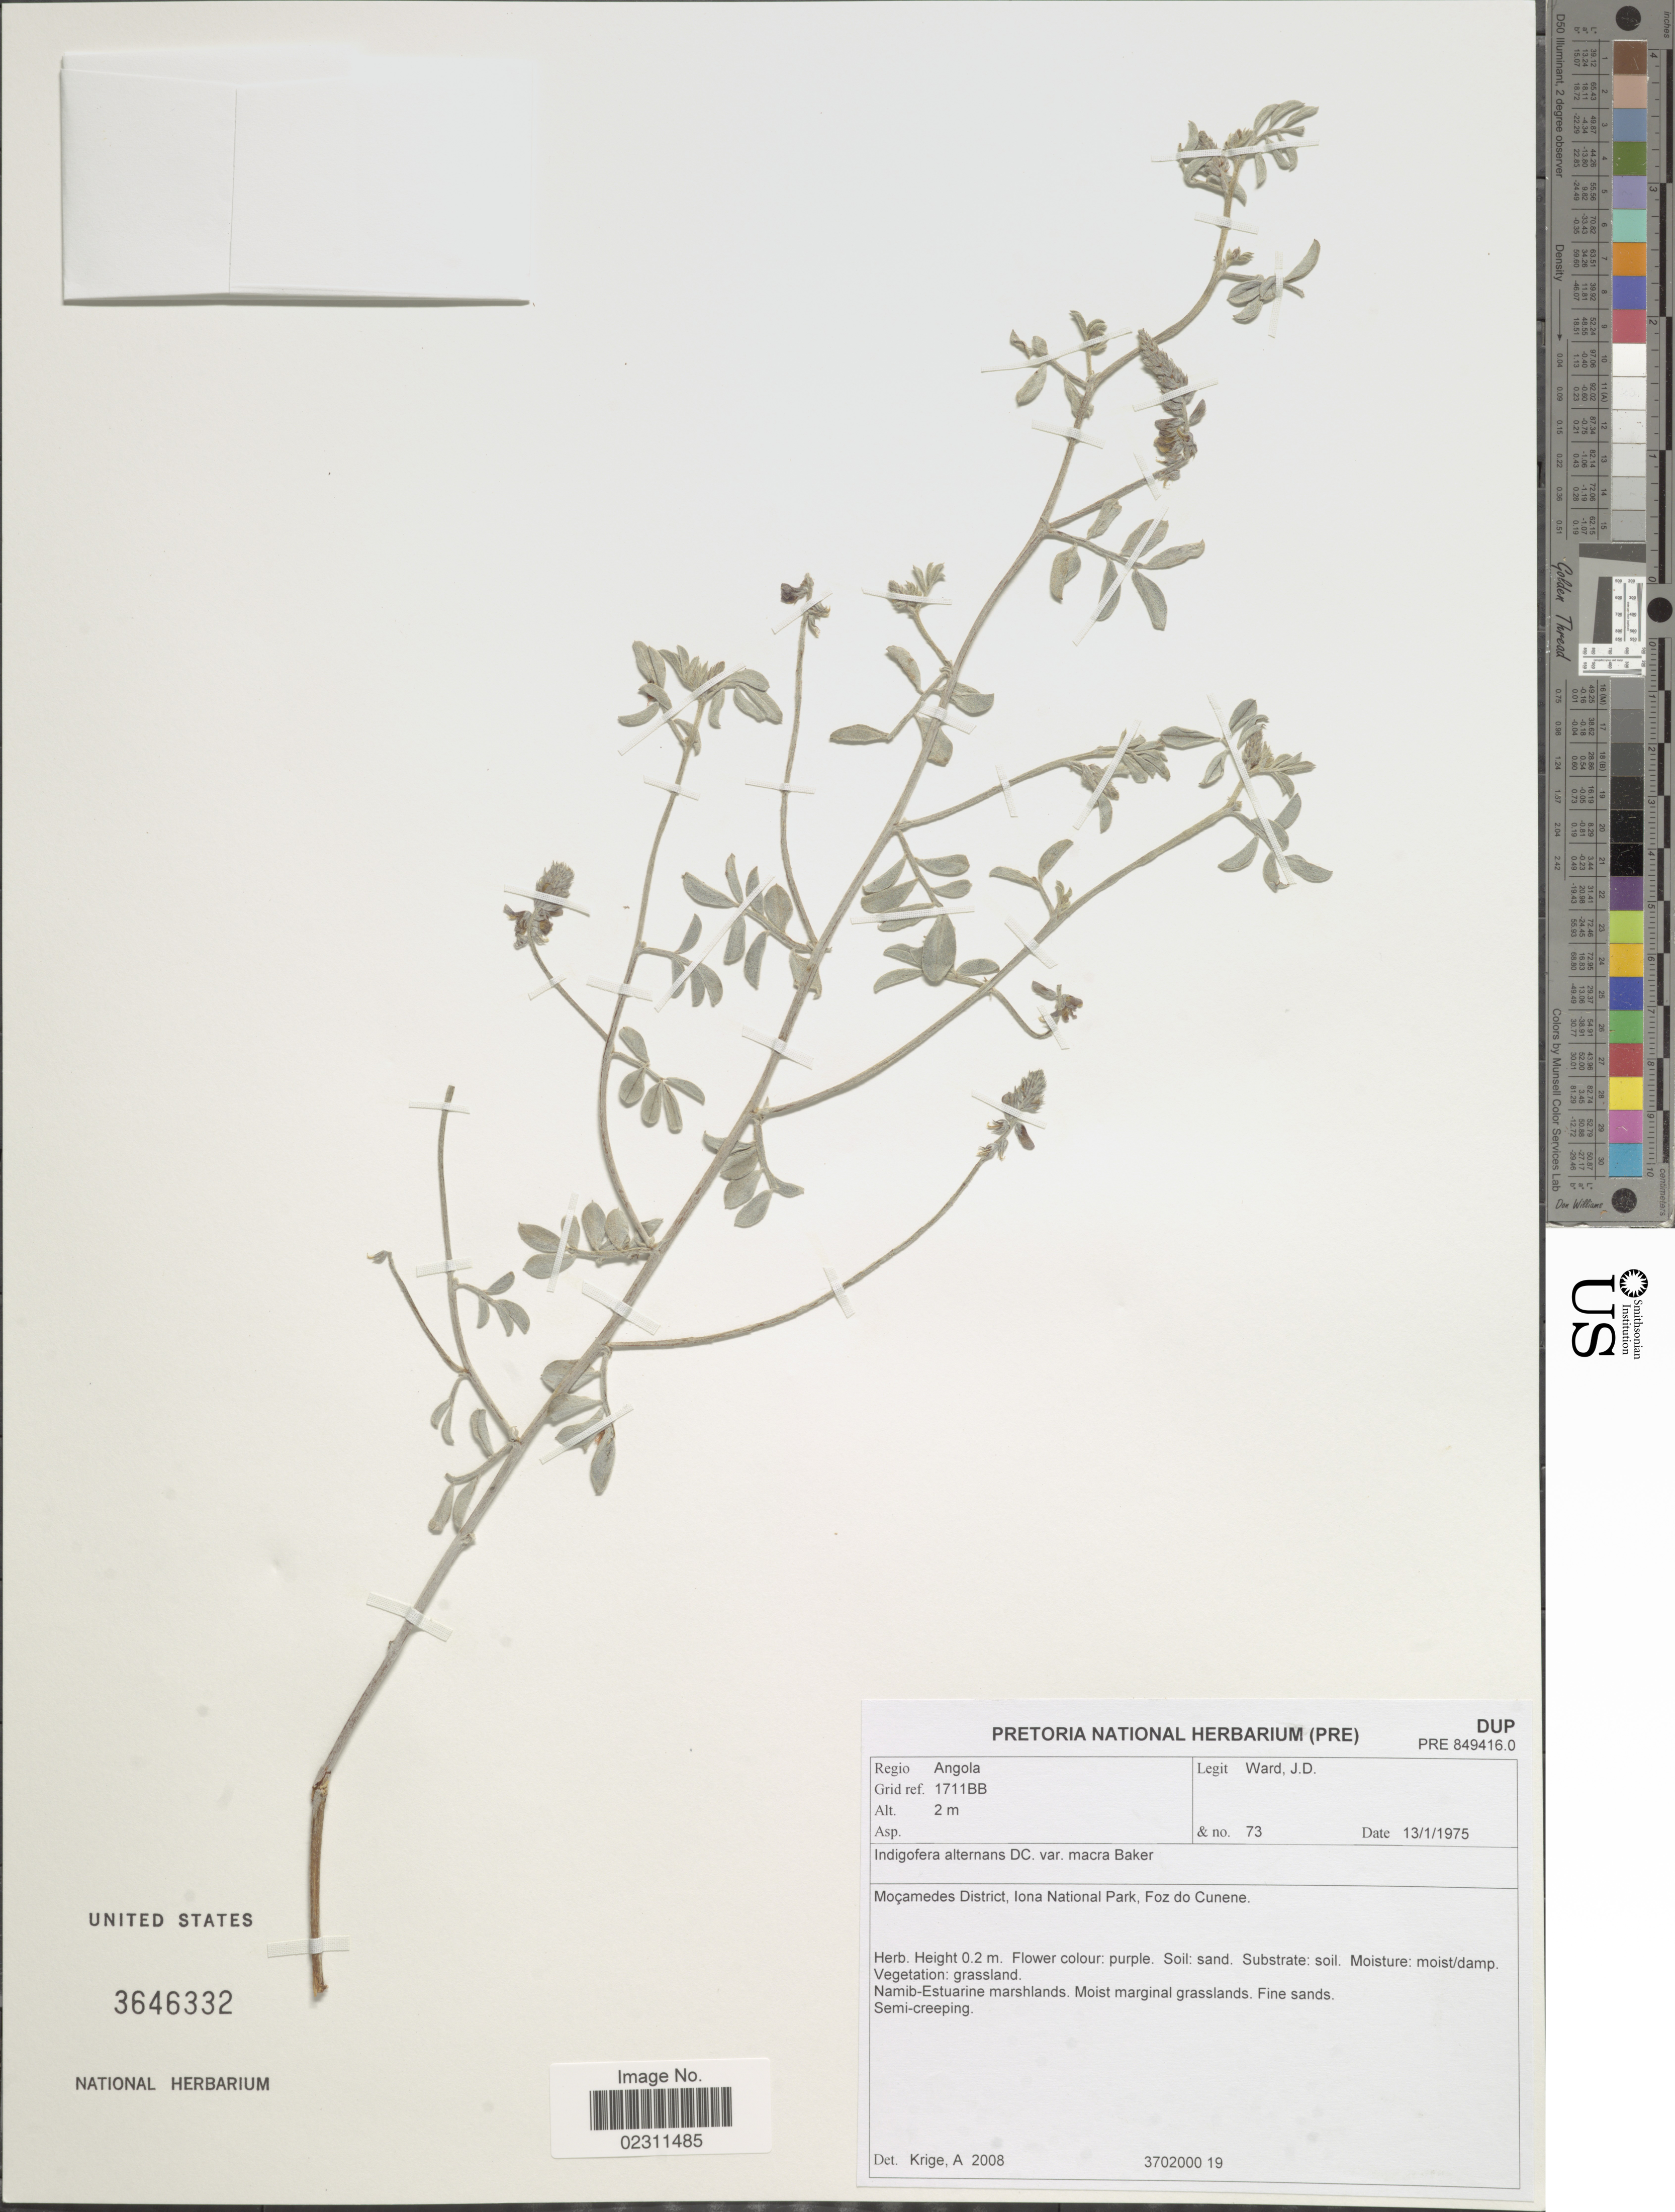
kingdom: Plantae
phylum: Tracheophyta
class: Magnoliopsida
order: Fabales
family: Fabaceae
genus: Indigofera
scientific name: Indigofera alternans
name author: DC.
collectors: J. Ward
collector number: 73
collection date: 1975-01-13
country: Angola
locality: Moçamedes District, Iona National Park, Foz do Cunene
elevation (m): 2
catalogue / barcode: US 3646332